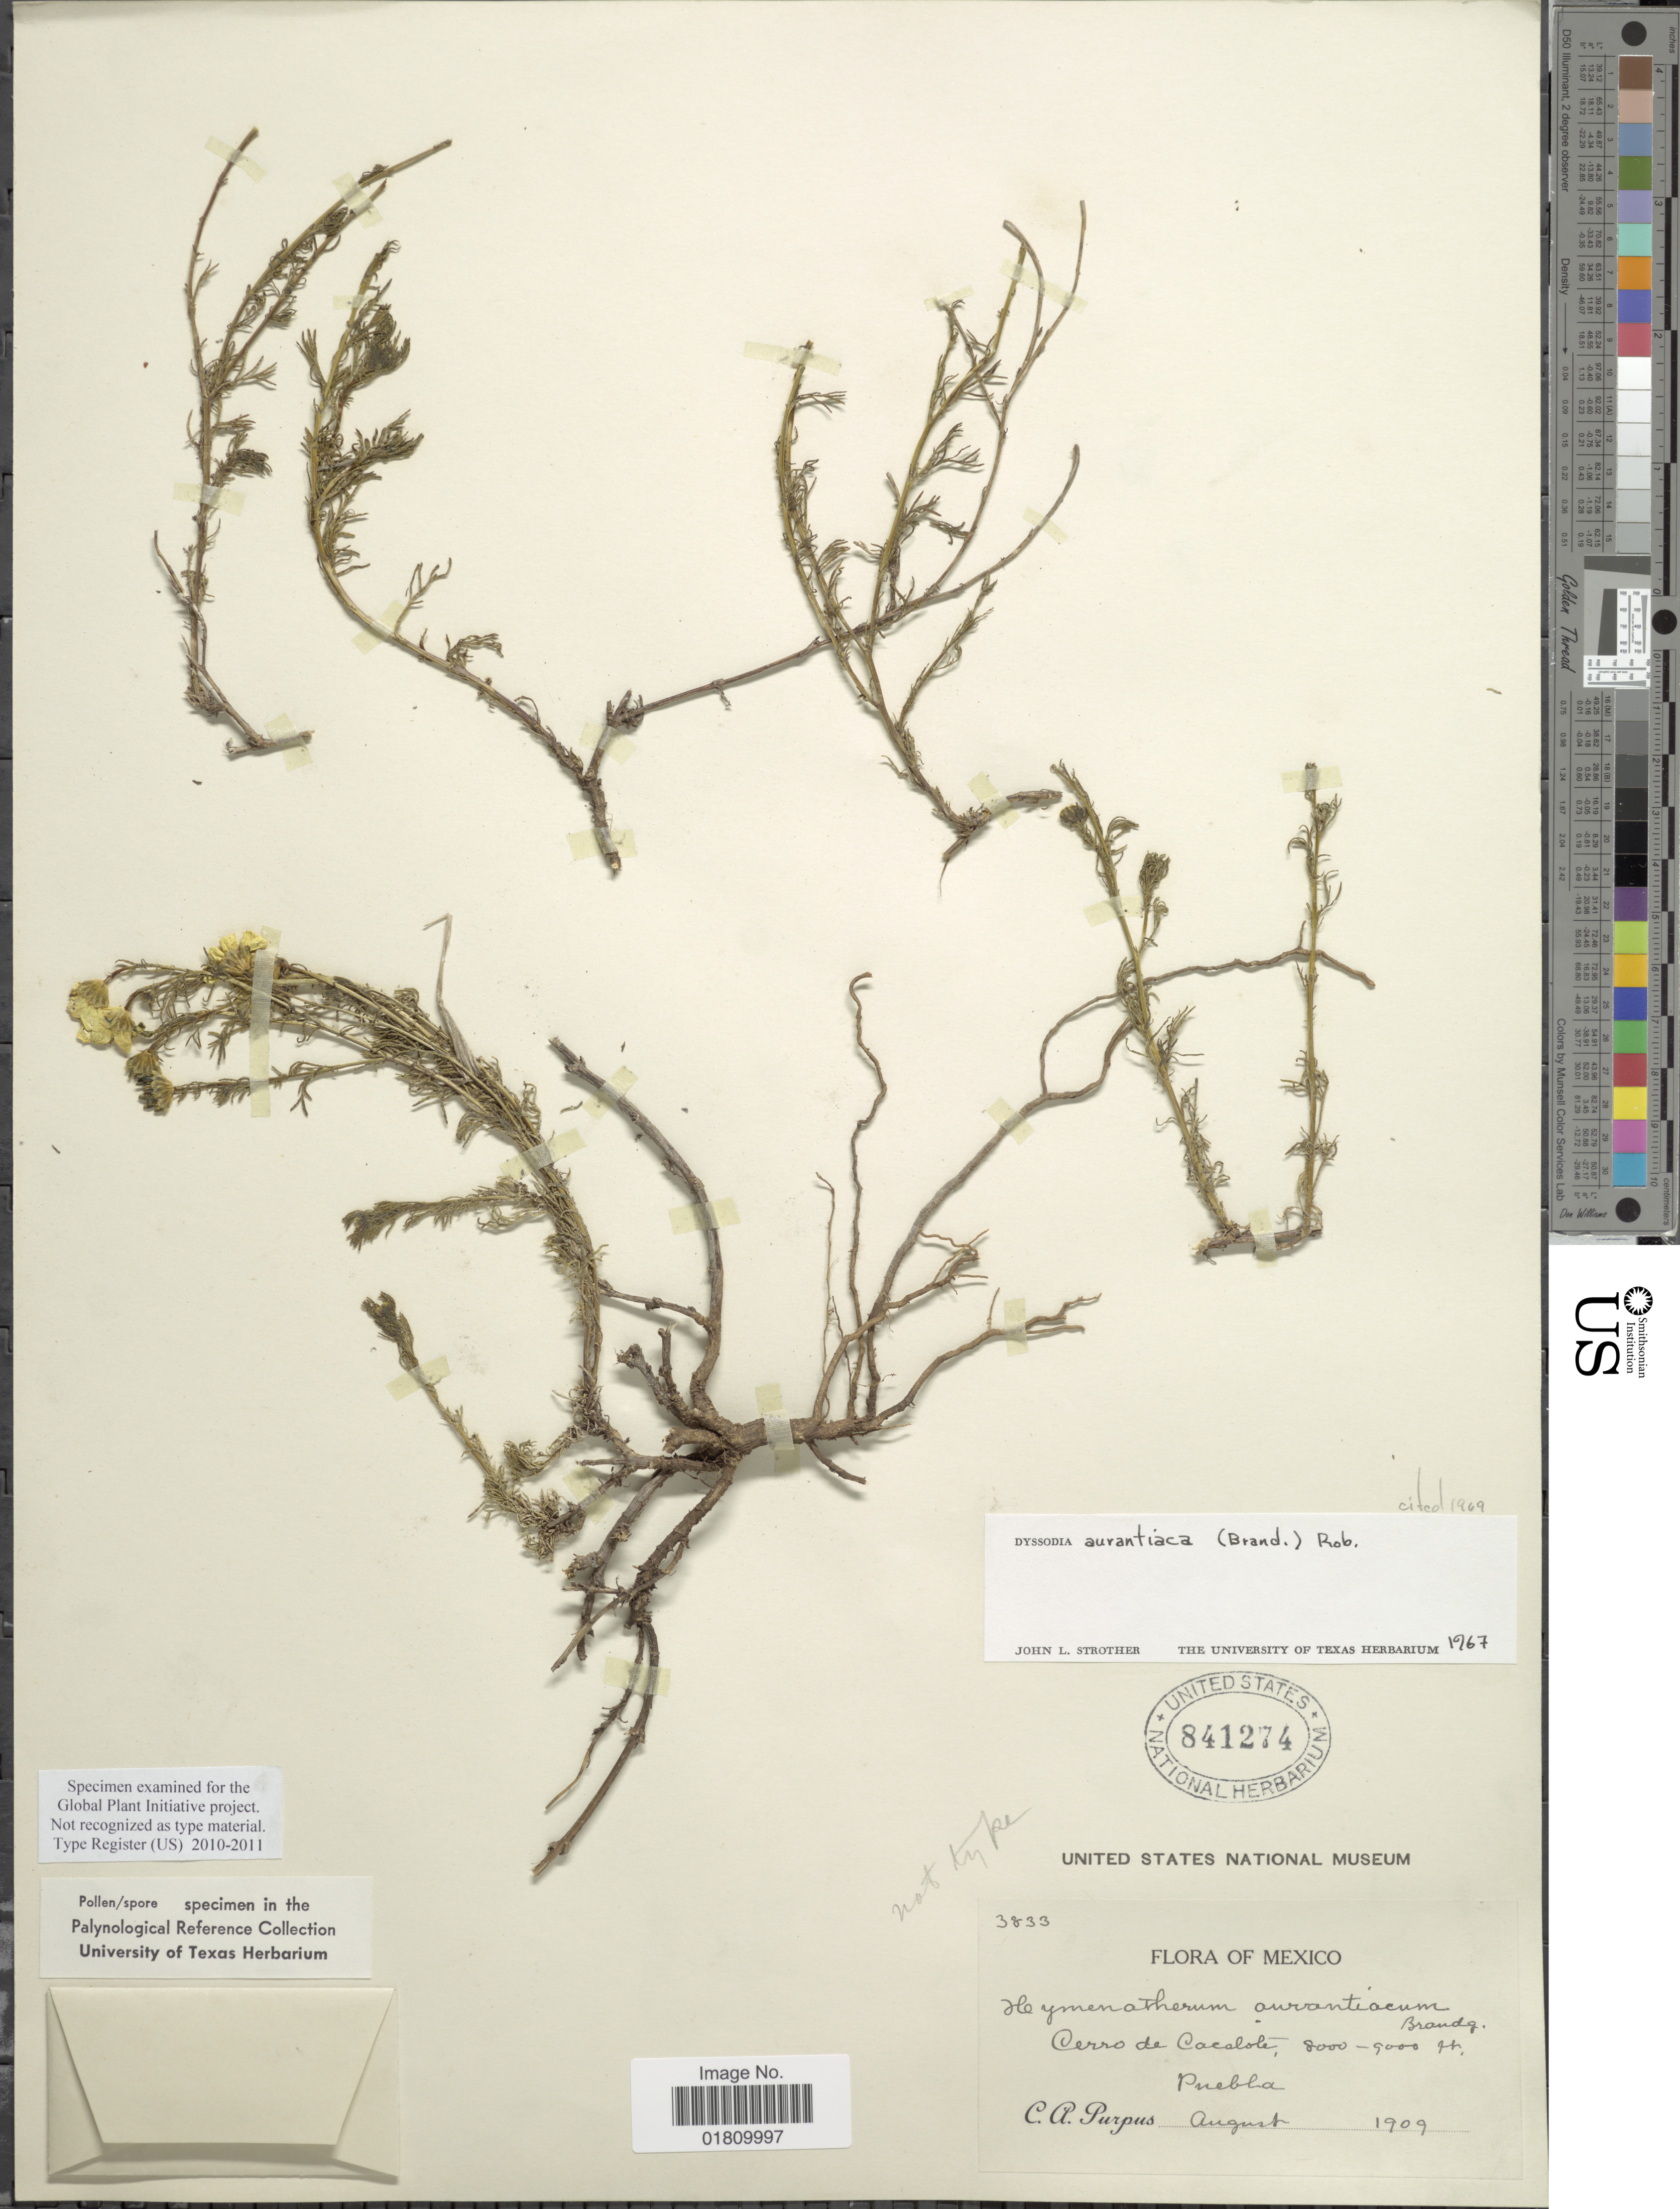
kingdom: Plantae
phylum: Tracheophyta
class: Magnoliopsida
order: Asterales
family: Asteraceae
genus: Thymophylla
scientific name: Thymophylla aurantiaca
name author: (Brandegee) Rydb.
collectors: C. A. Purpus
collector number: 3833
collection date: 1909-08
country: Mexico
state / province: Puebla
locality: Cerro de Cacalolé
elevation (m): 2438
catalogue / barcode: US 841274